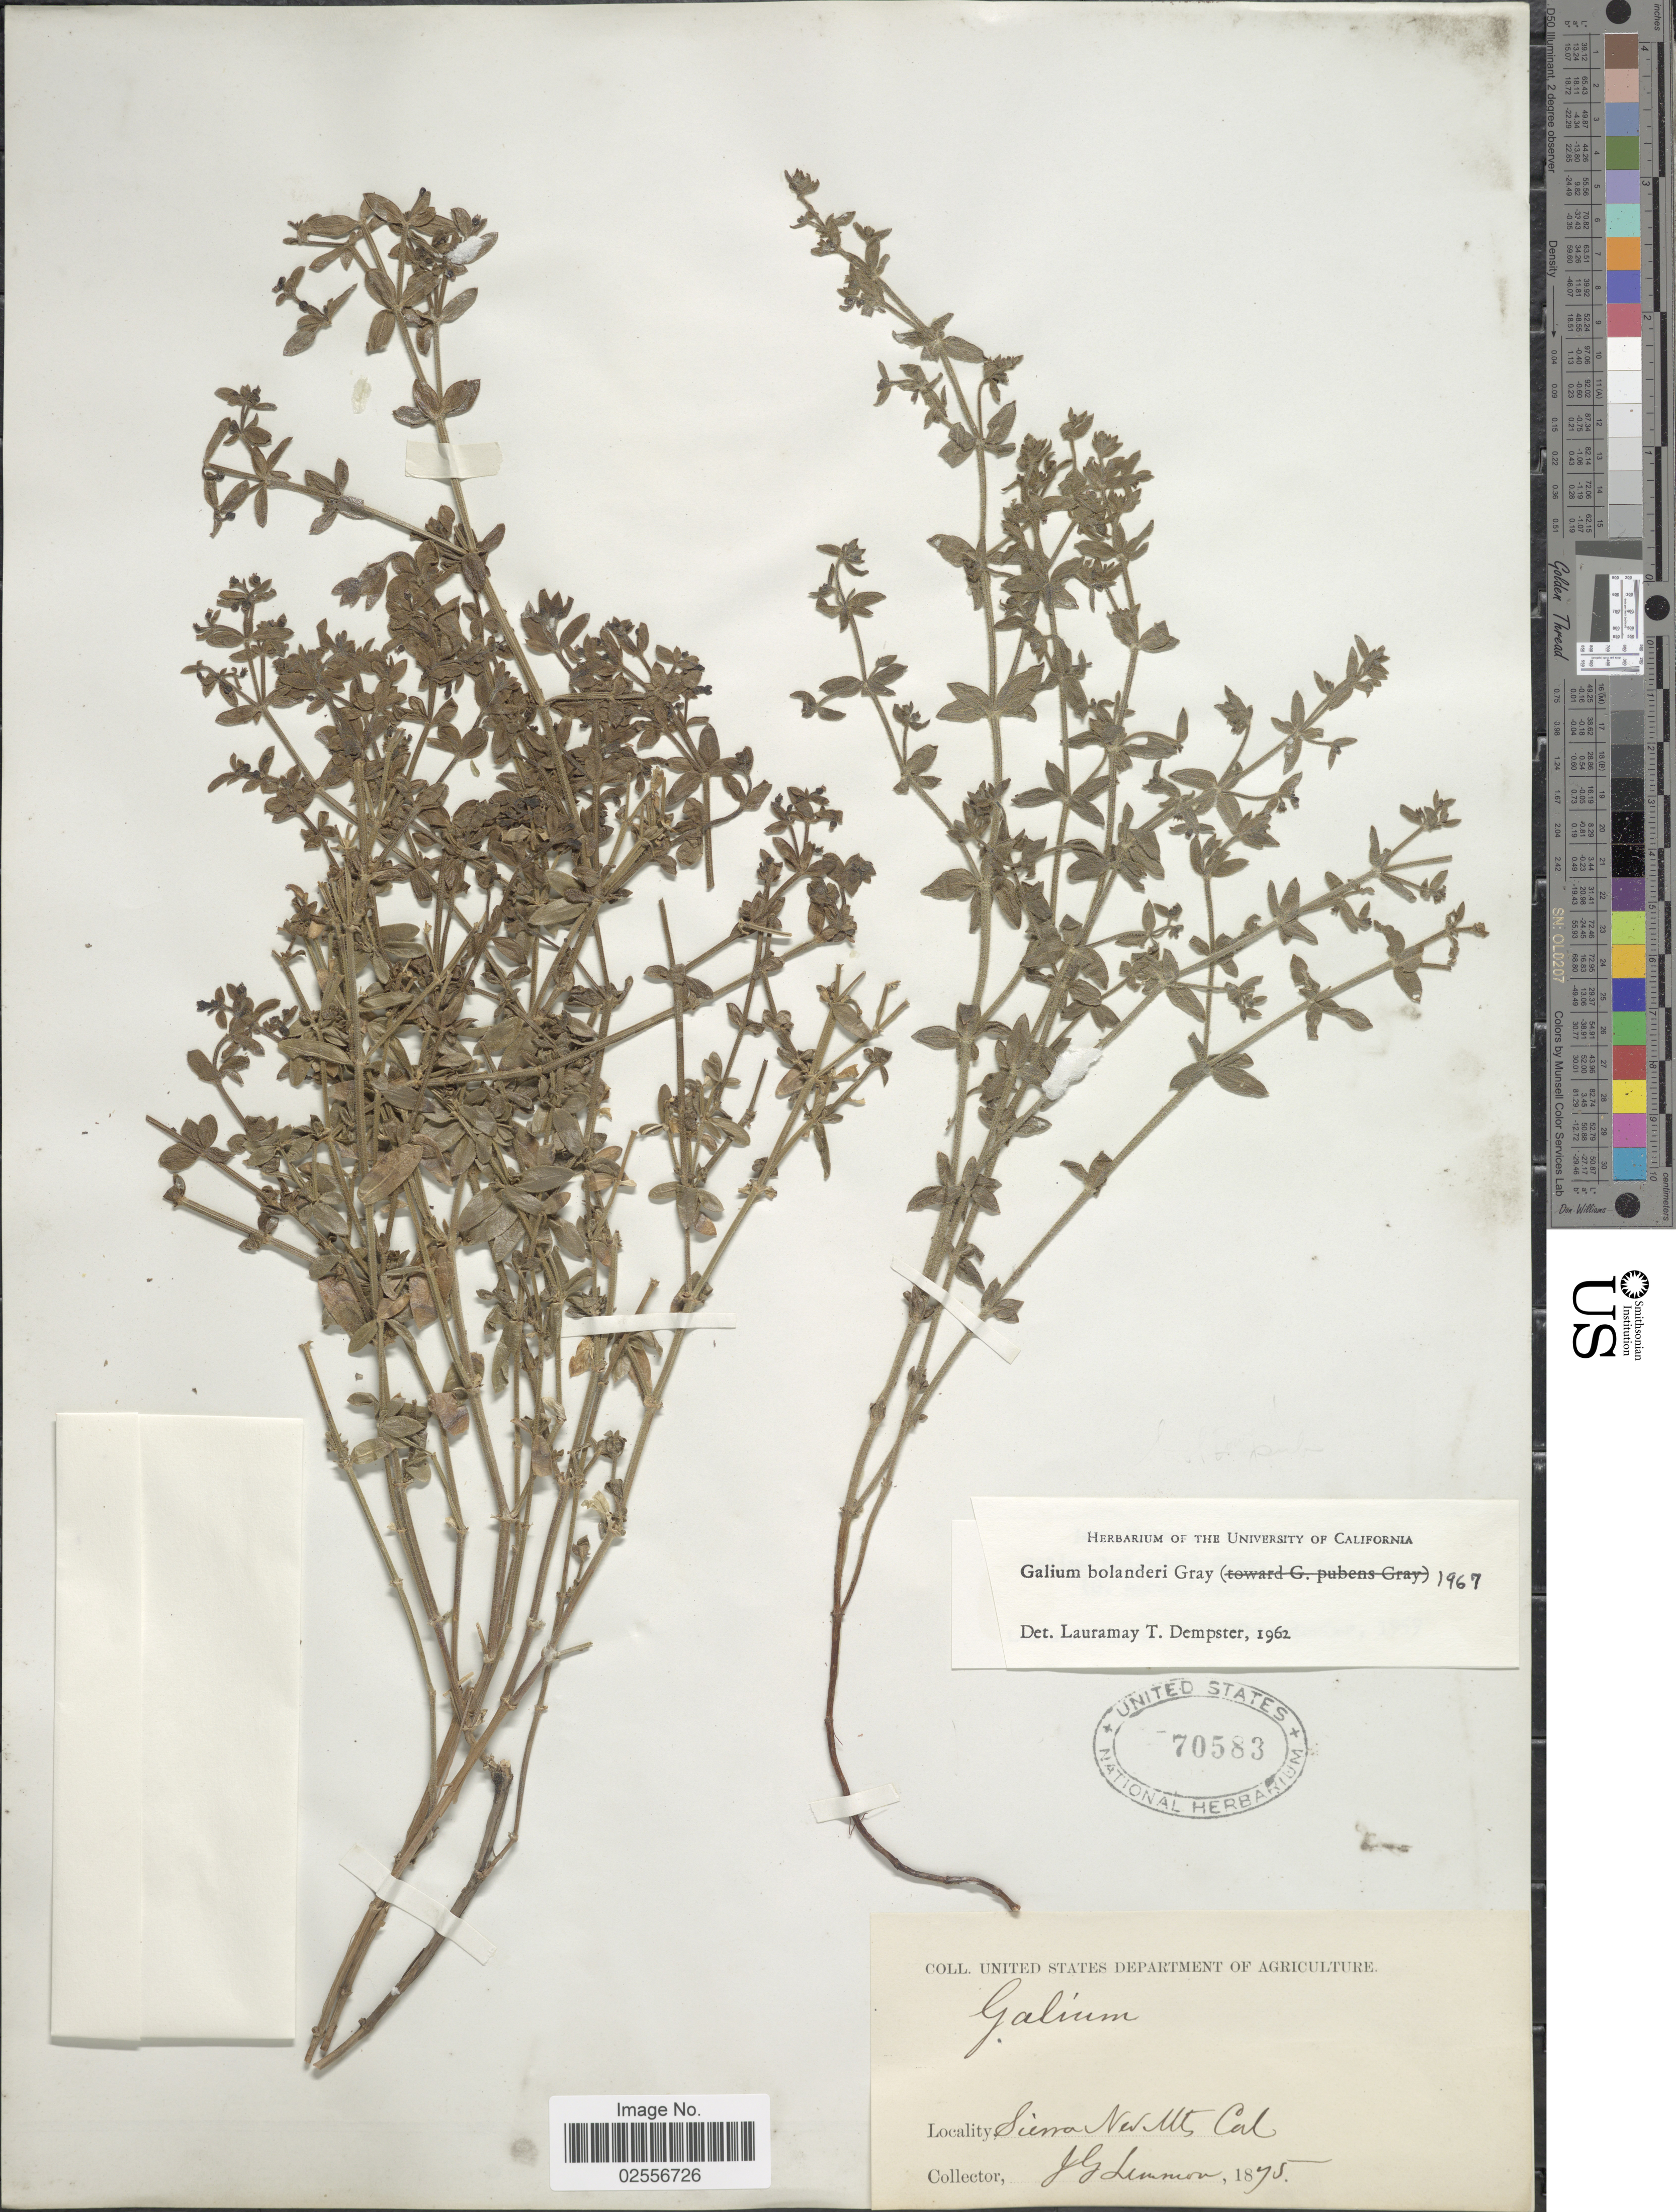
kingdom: Plantae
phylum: Tracheophyta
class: Magnoliopsida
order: Gentianales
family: Rubiaceae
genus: Galium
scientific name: Galium bolanderi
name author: A. Gray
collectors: J. Lemmon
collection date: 1875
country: United States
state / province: California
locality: Sierra Nev Mts.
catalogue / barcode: US 70583